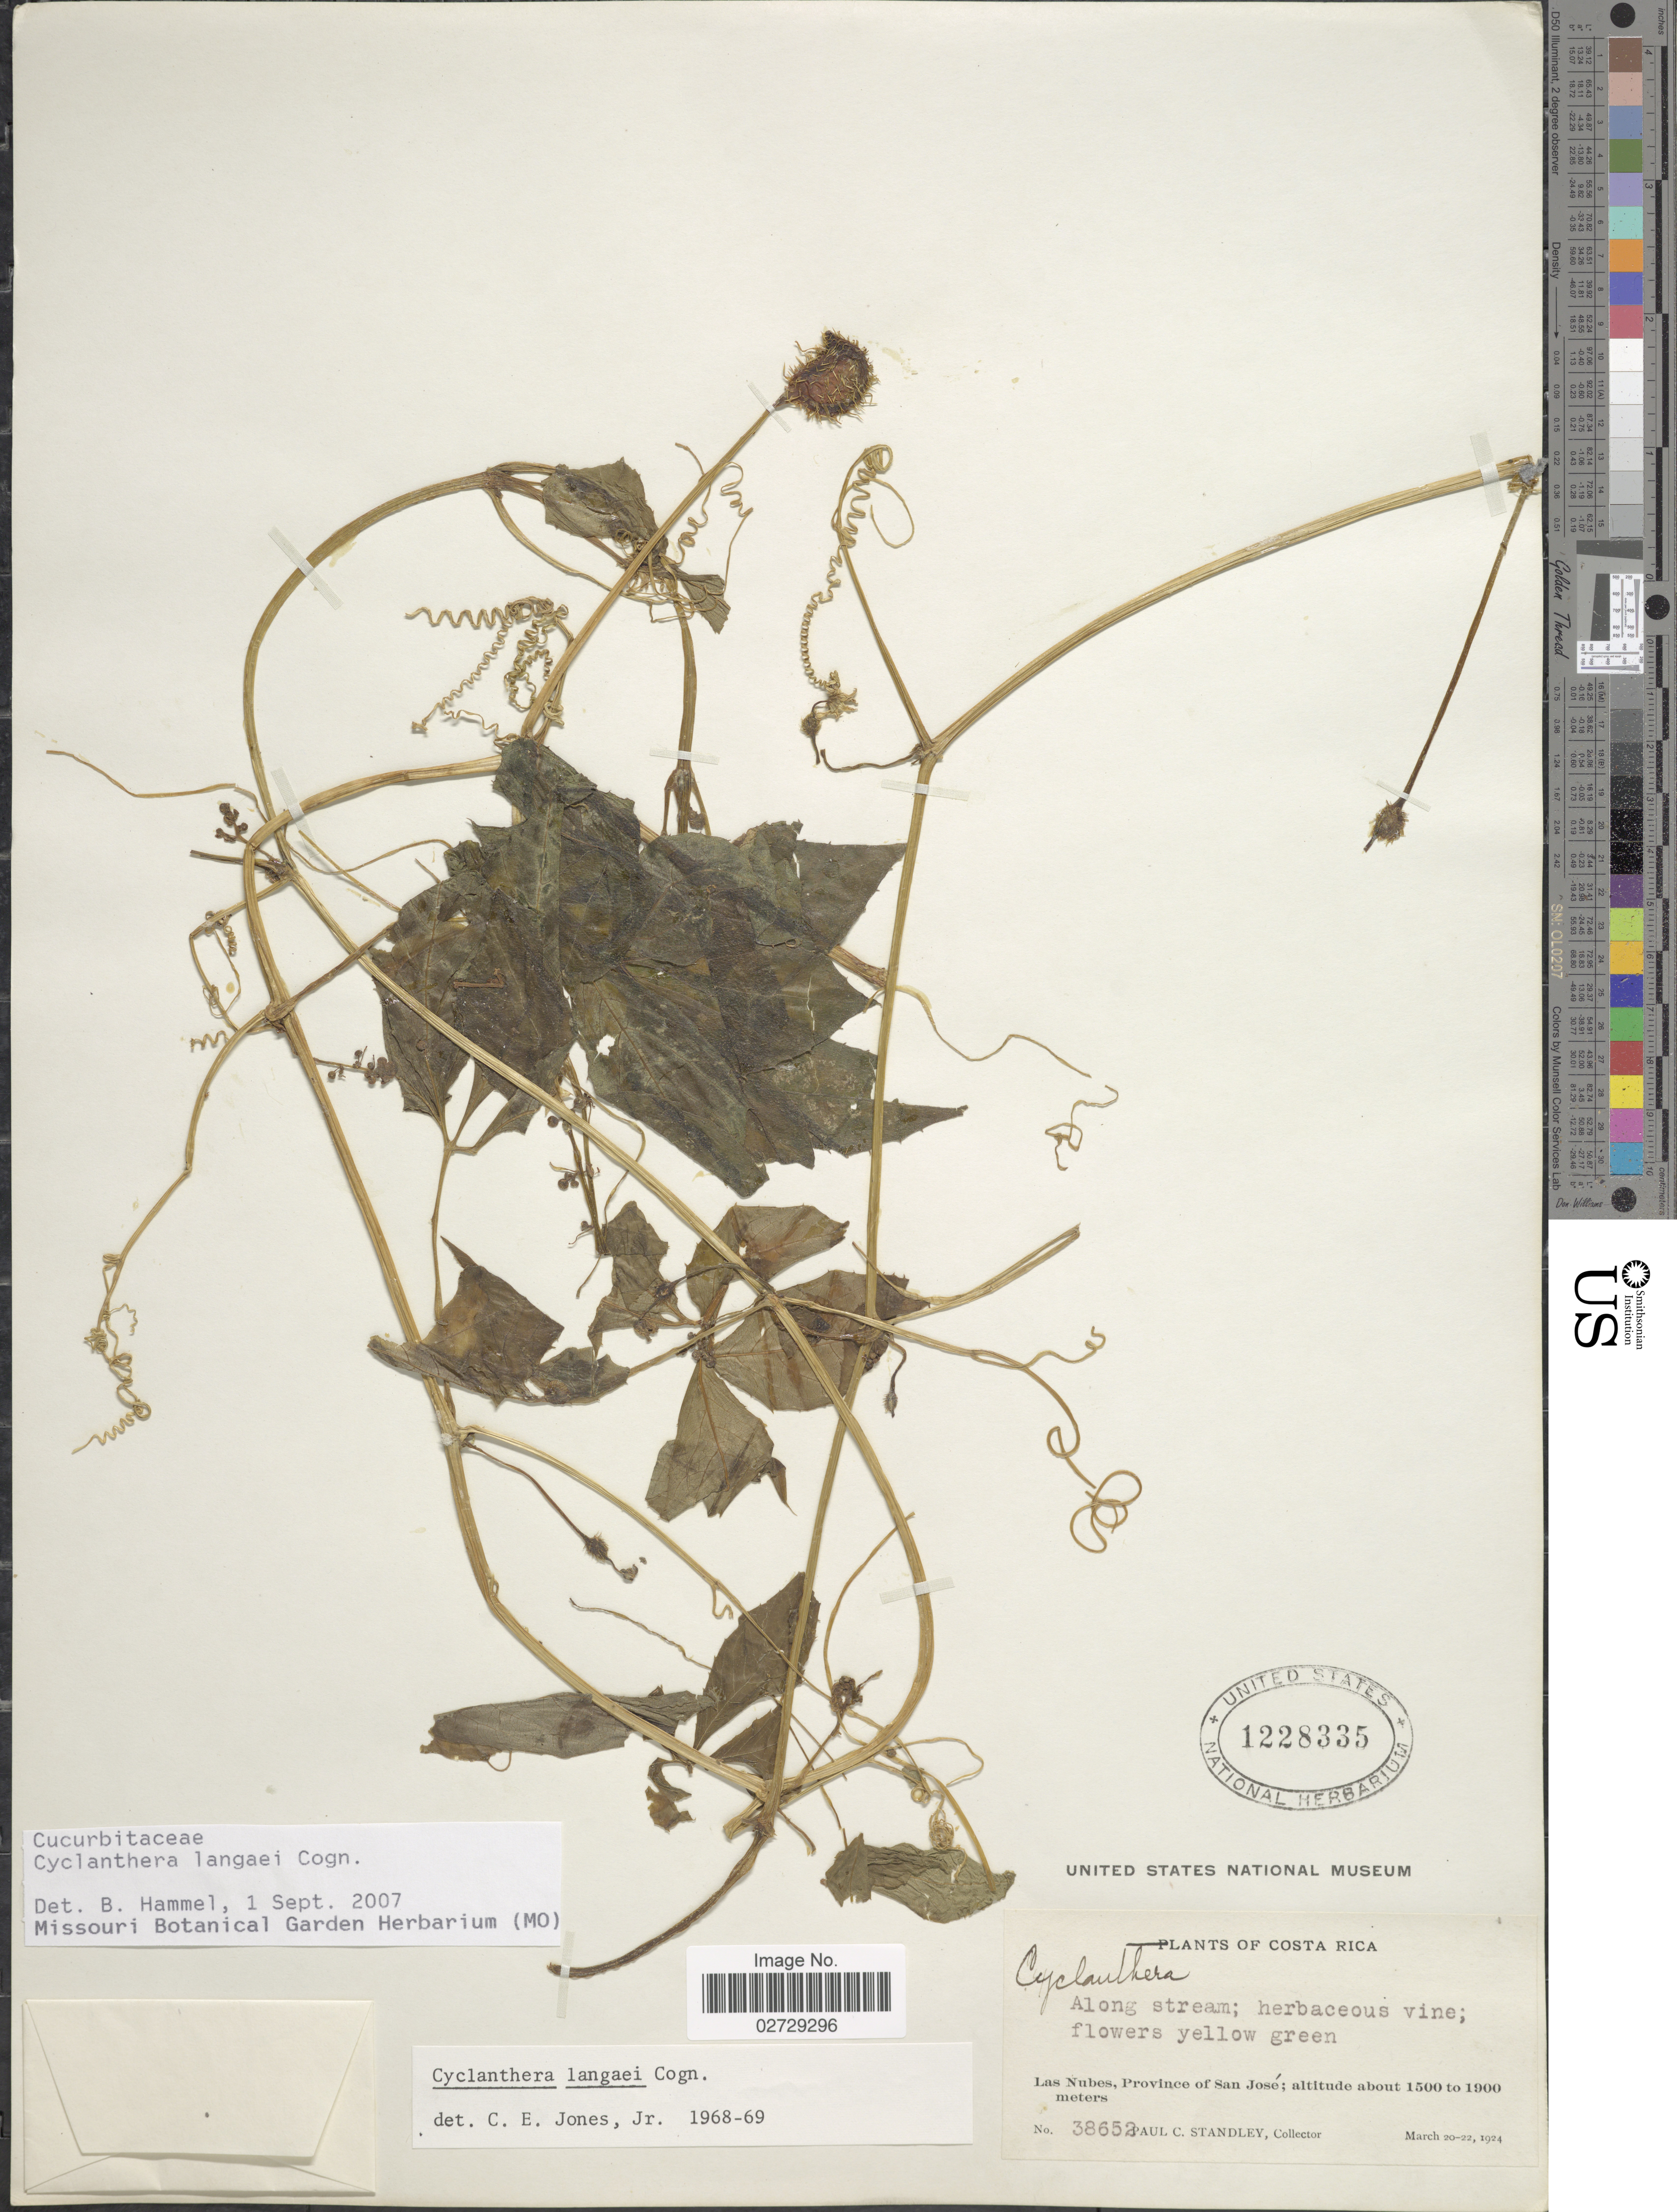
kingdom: Plantae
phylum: Tracheophyta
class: Magnoliopsida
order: Cucurbitales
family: Cucurbitaceae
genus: Cyclanthera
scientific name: Cyclanthera langaei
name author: Cogn.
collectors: P. C. Standley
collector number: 38652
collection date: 1924-03-20/1924-03-22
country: Costa Rica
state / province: San José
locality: Along stream. Las Nubes.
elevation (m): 1500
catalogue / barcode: US 1228335